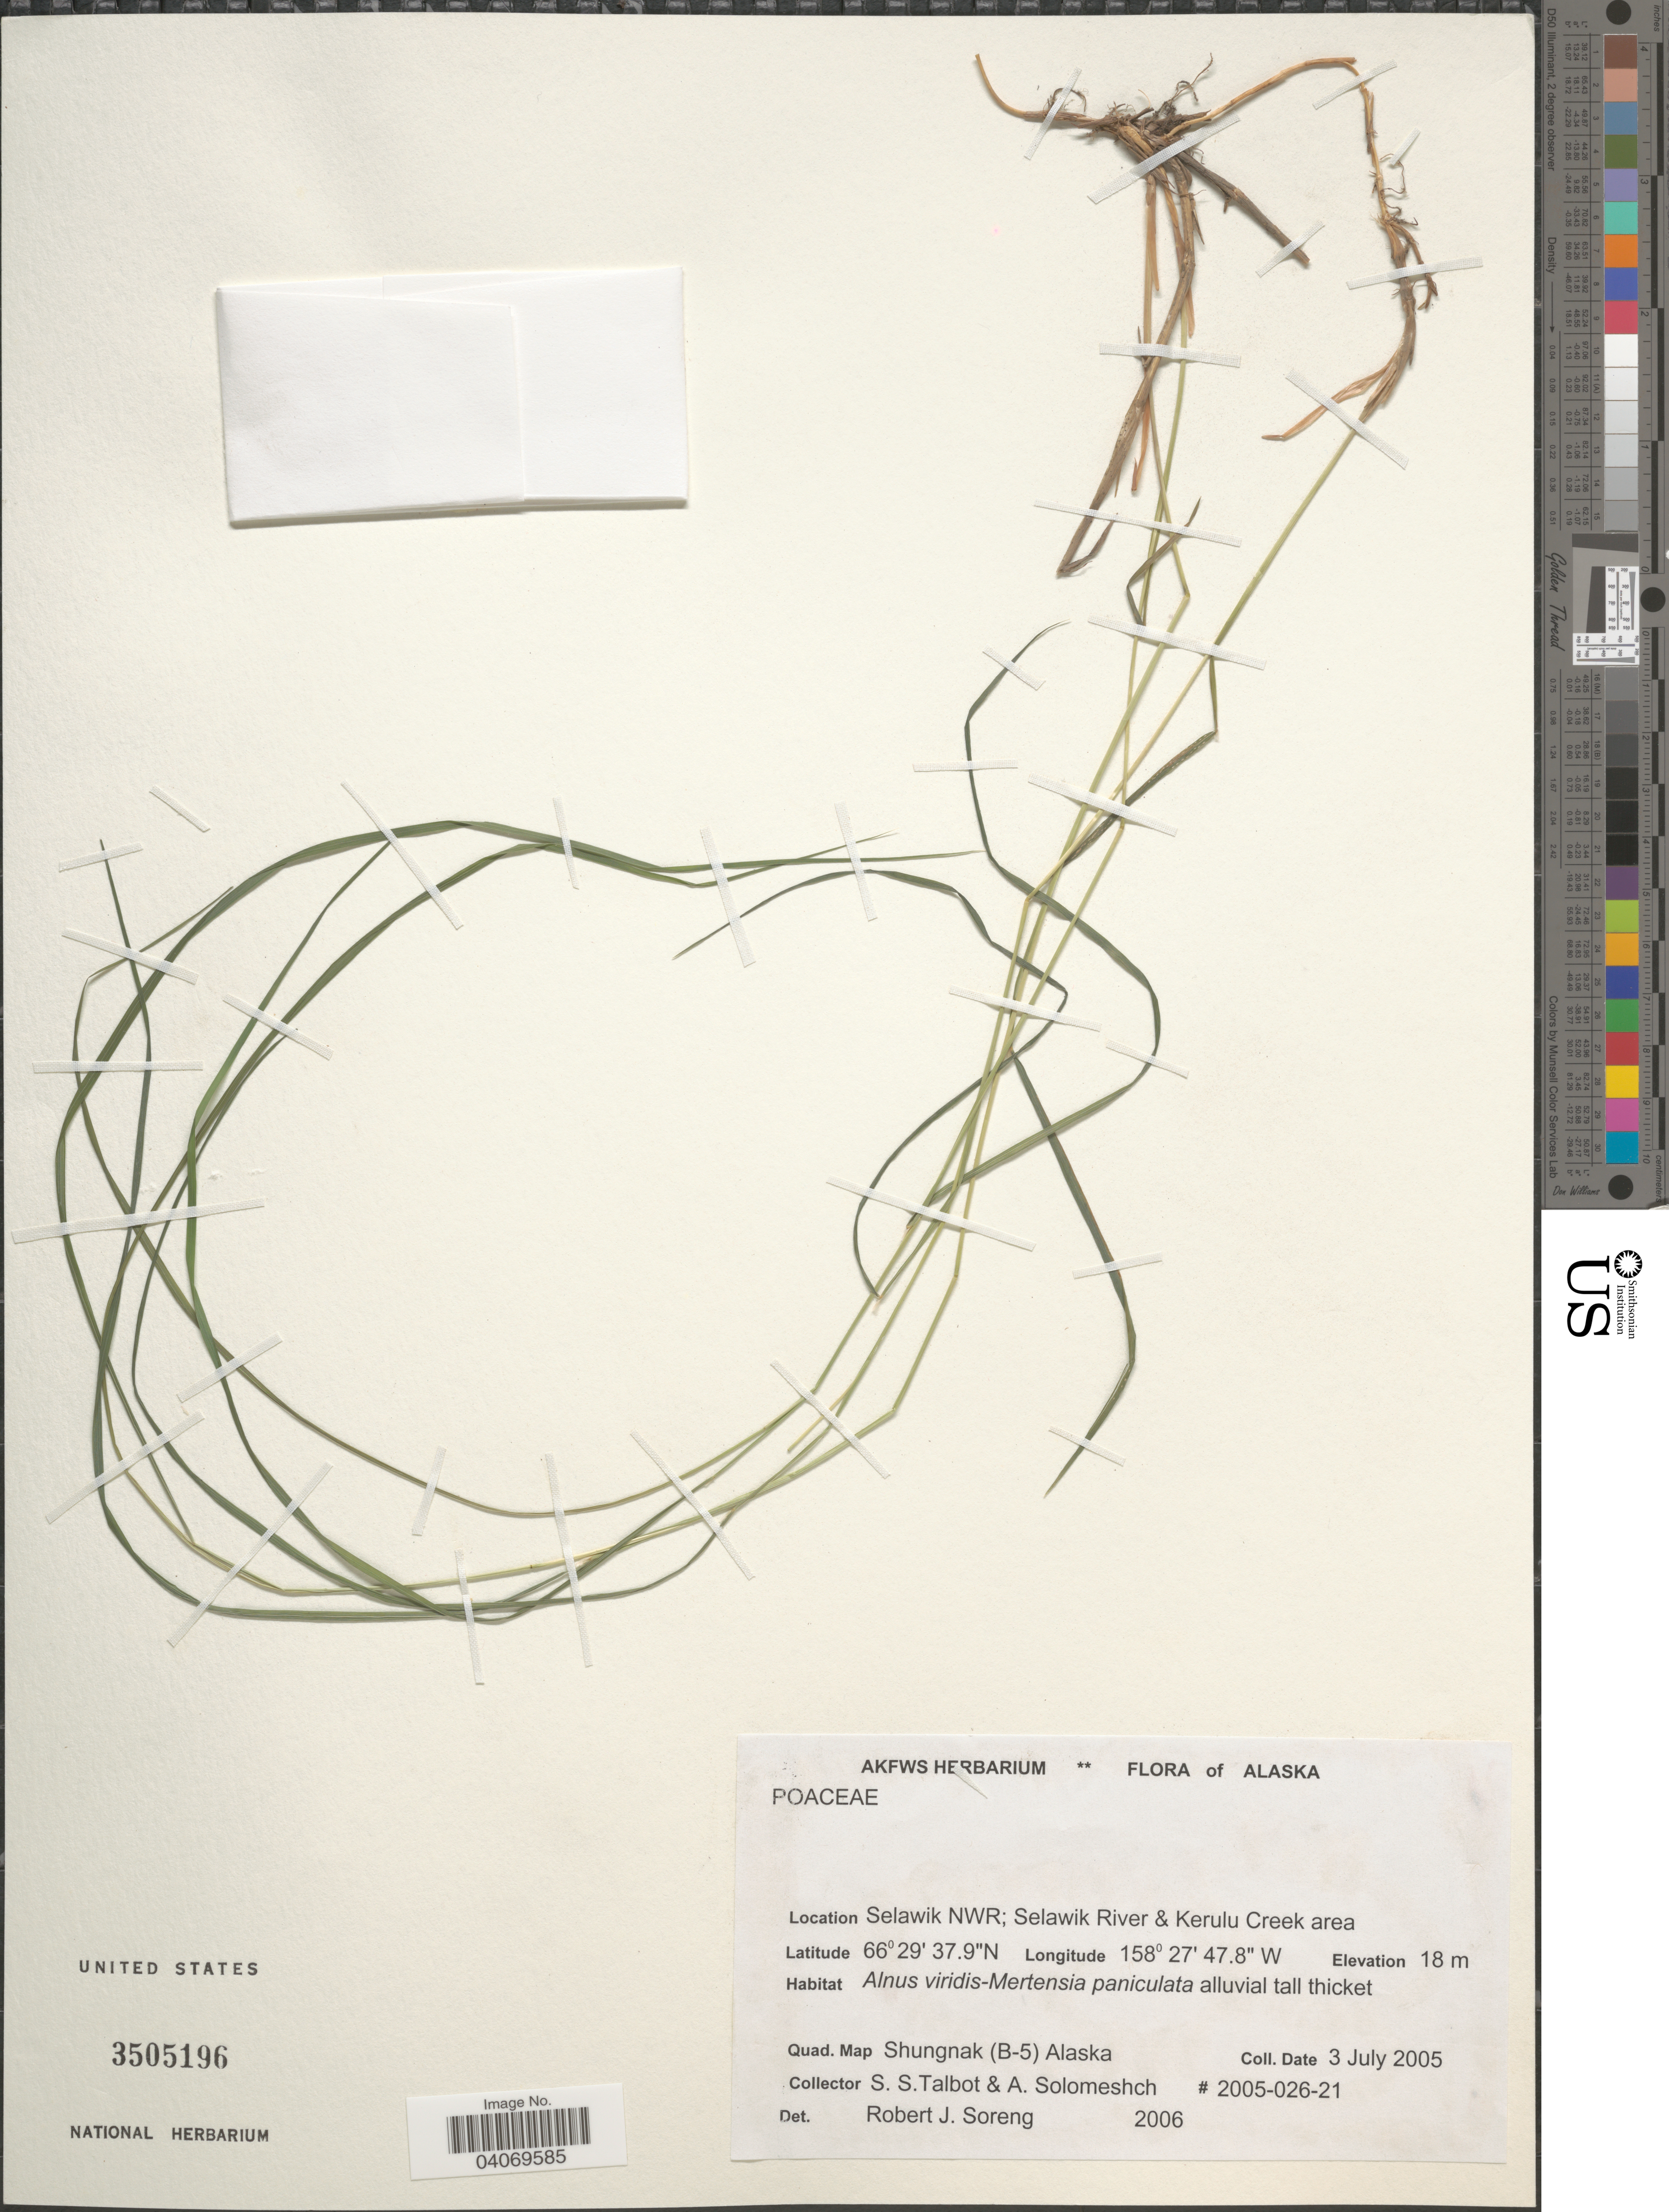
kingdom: Plantae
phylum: Tracheophyta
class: Liliopsida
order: Poales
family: Poaceae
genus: Poa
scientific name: Poa sp.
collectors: S. S. Talbot & A. Solomeshch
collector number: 2005-026-21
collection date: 2005-07-03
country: United States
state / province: Alaska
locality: Selawik NWR; Selawik River & Kerulu Creek area. Quad. Map Shungnak (B-5).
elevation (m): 18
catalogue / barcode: US 3505196